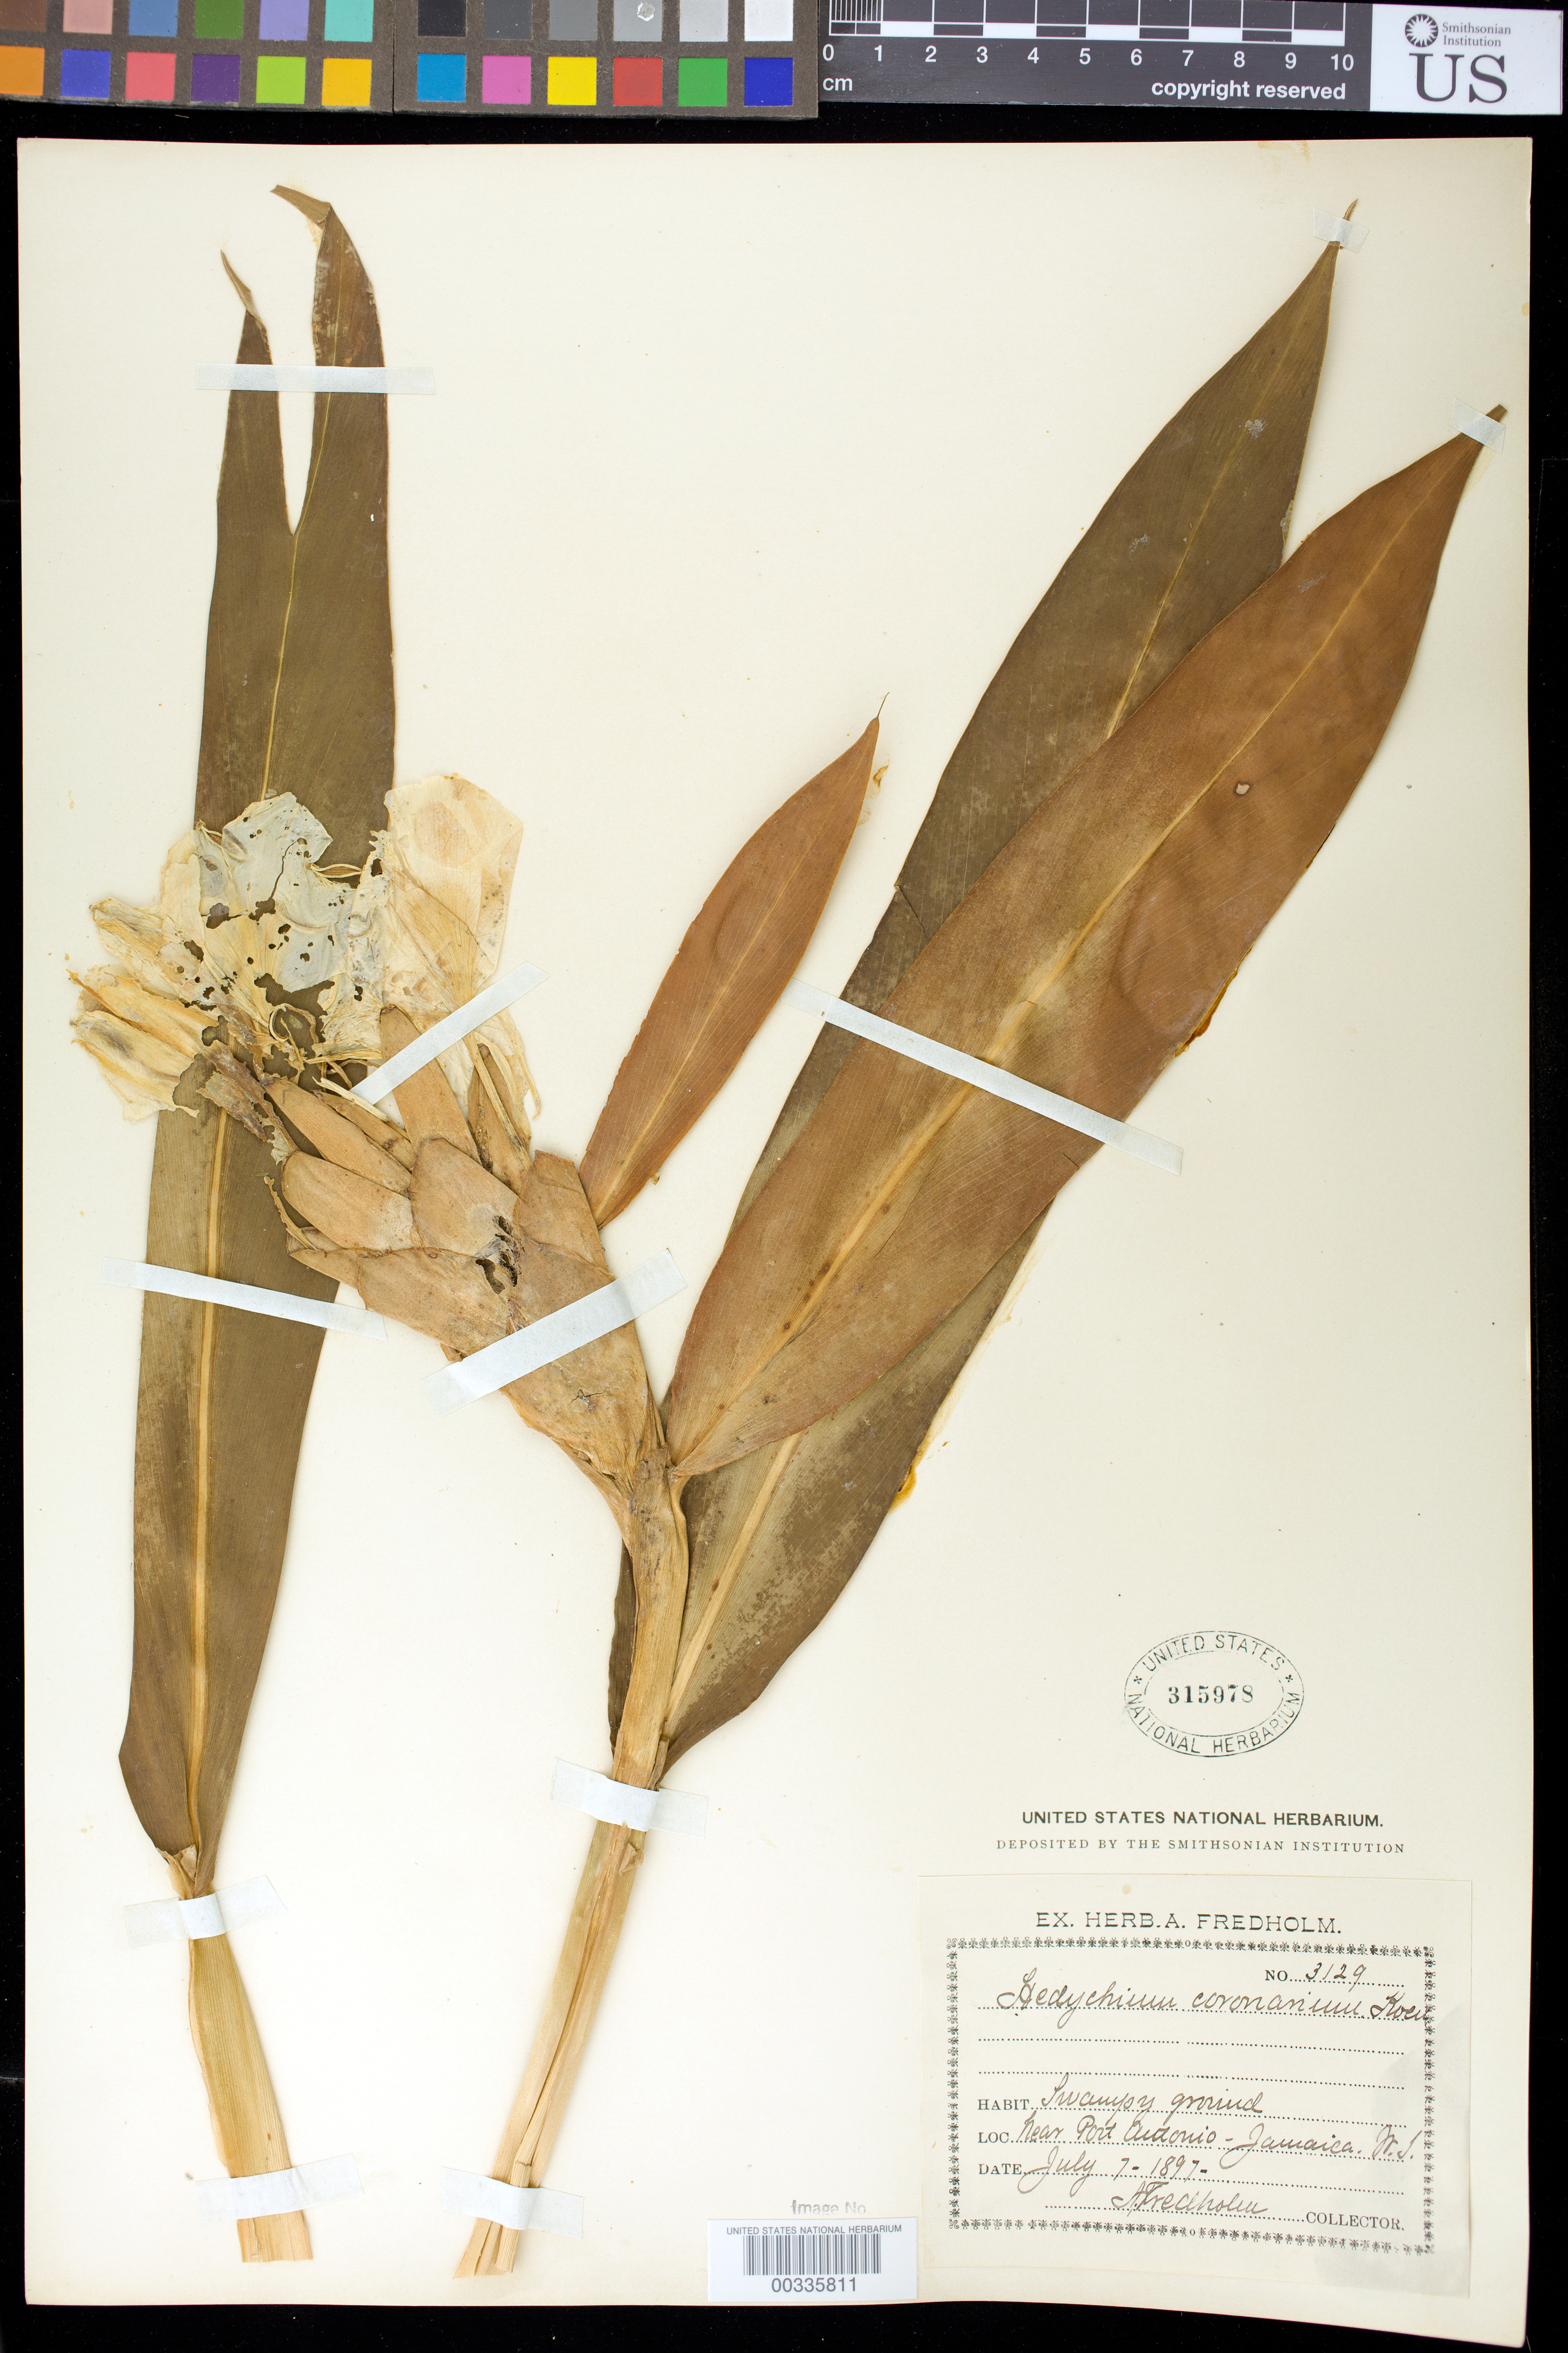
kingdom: Plantae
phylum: Tracheophyta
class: Liliopsida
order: Zingiberales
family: Zingiberaceae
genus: Hedychium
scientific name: Hedychium coronarium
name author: J. Koenig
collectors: A. J. Fredholm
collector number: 3129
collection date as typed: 07 Jul 1897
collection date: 1897-07-07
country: Jamaica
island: Greater Antilles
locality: Near port antonio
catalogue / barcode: US 315978